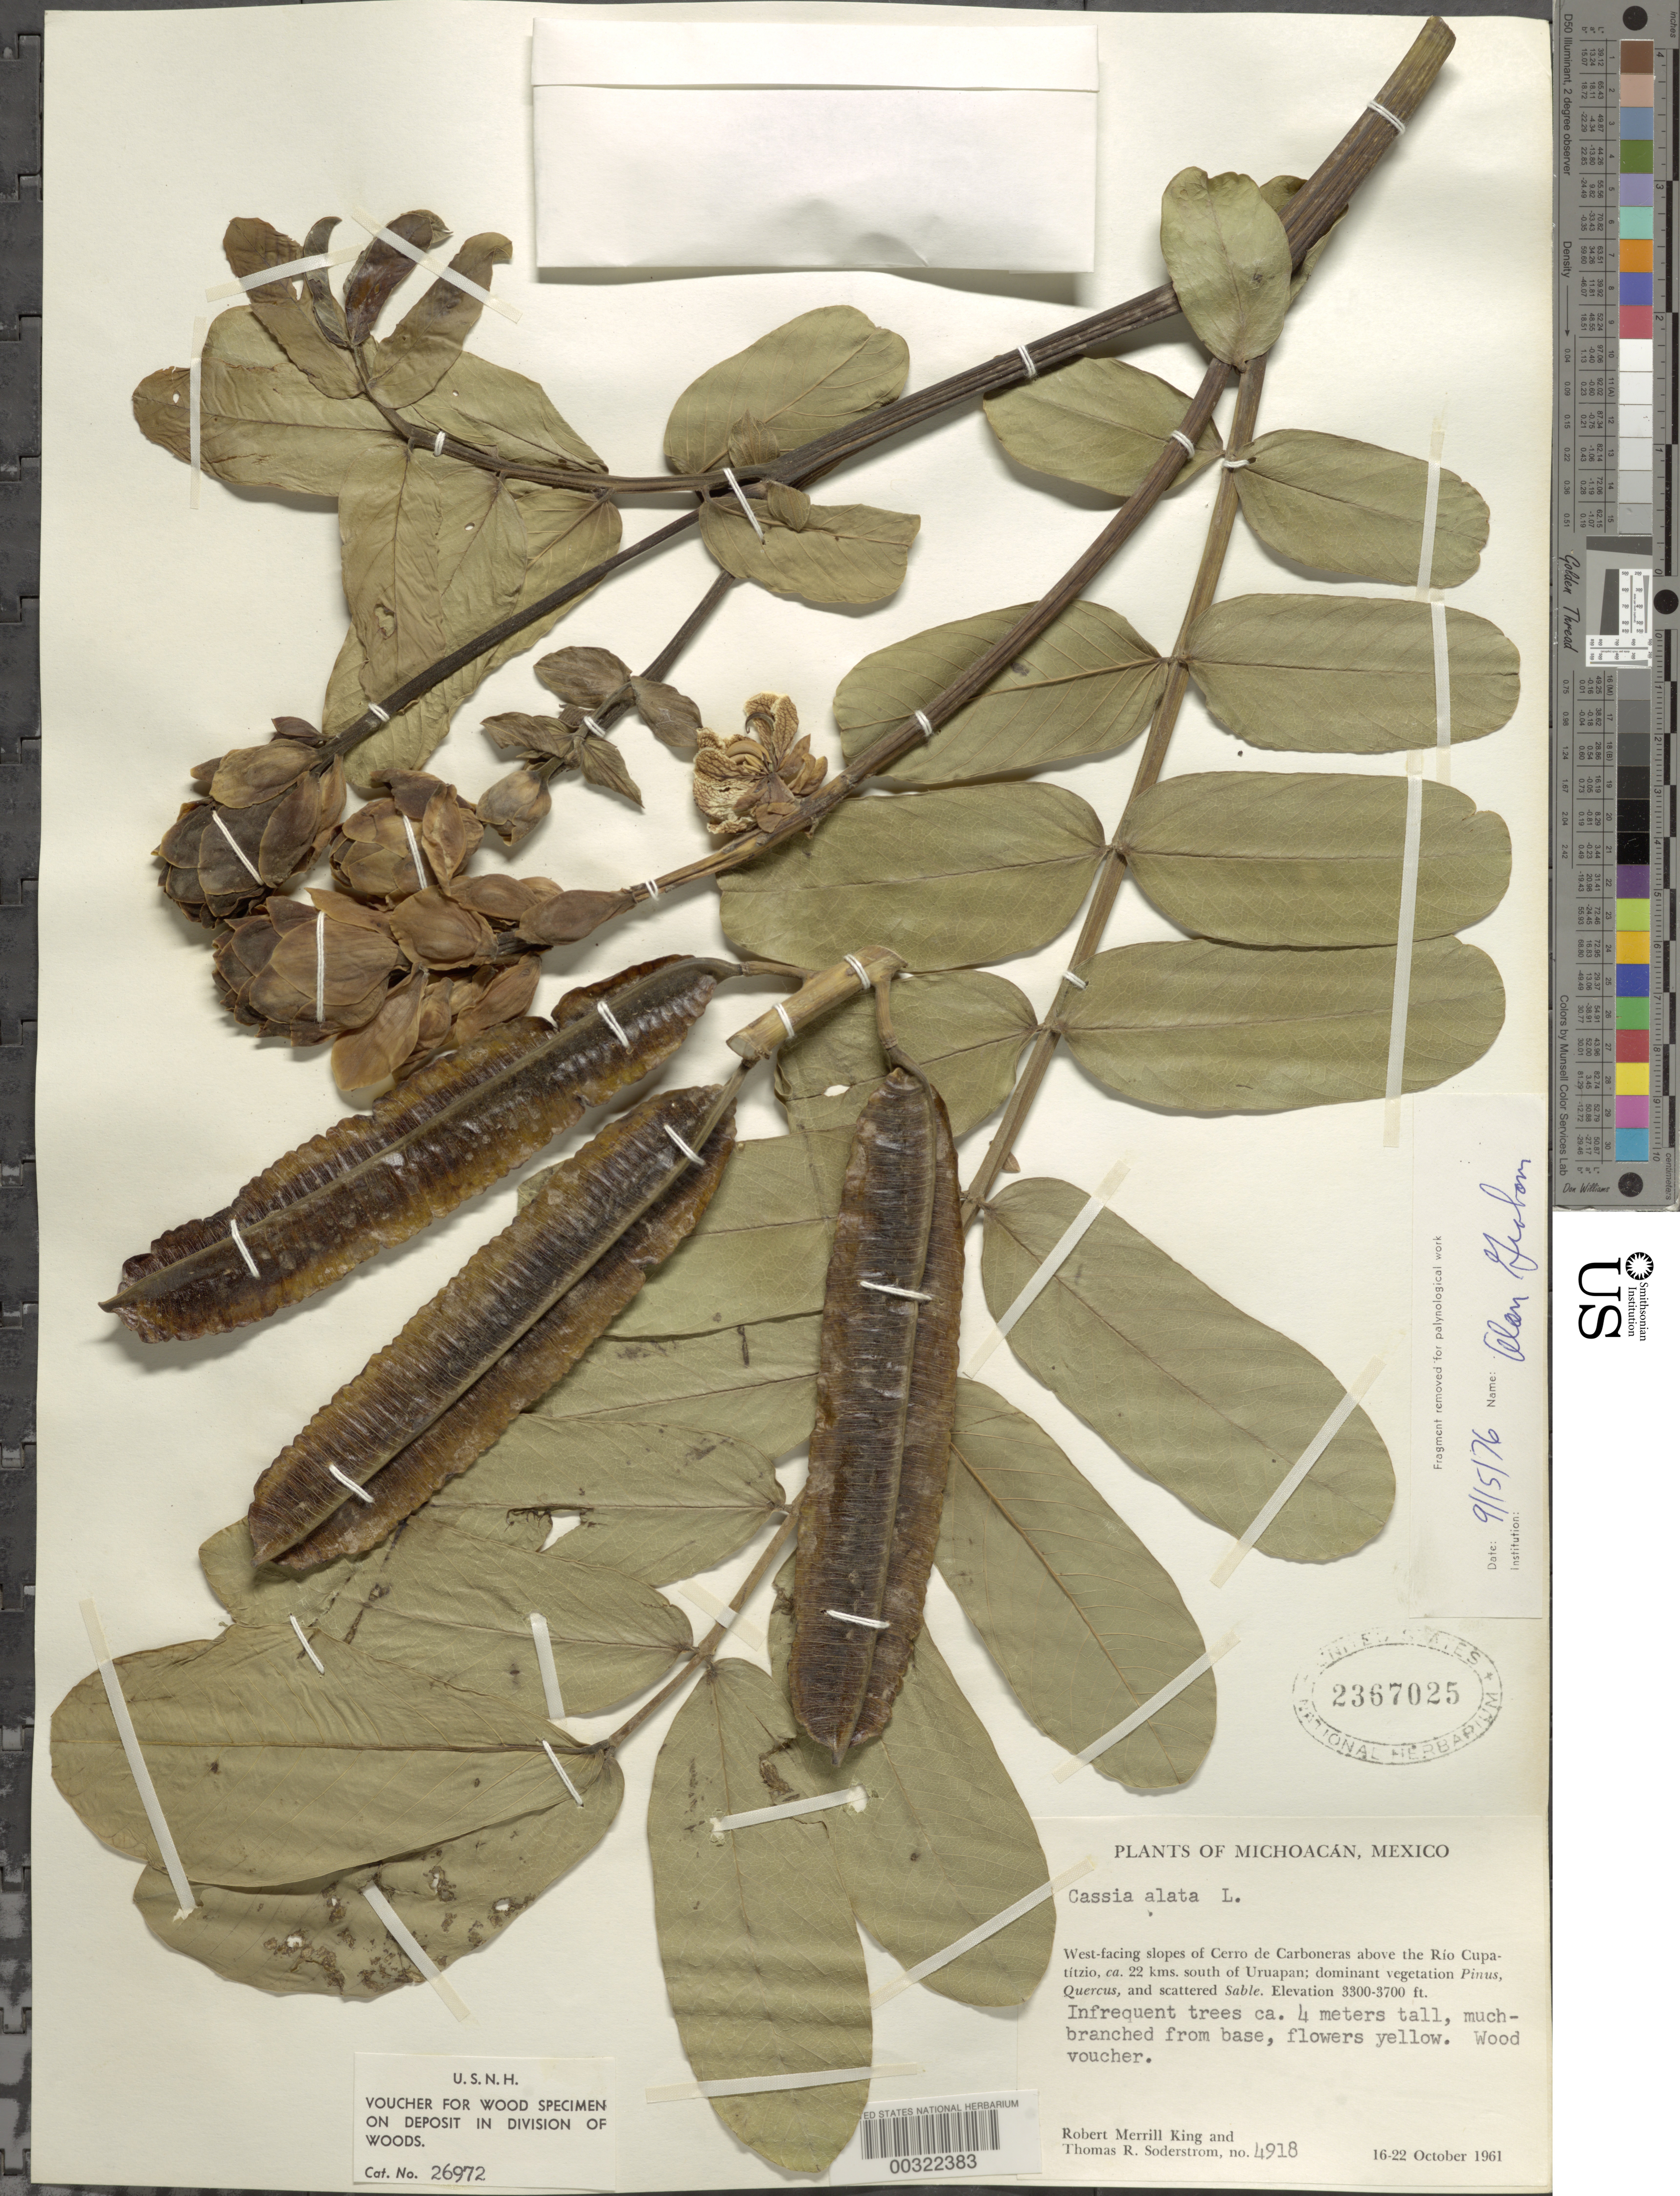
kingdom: Plantae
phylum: Tracheophyta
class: Magnoliopsida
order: Fabales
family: Fabaceae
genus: Senna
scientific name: Senna alata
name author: (L.) Roxb.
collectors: R. M. King & T. R. Soderstrom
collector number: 4918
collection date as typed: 16 Oct 1961 to 22 Oct 1961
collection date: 1961-10-16/1961-10-22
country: Mexico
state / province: Michoacán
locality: Cerro de Carboneras above the Rio Cupatizio, ca 22 km S of Uruapan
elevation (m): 1006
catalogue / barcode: US 2367025